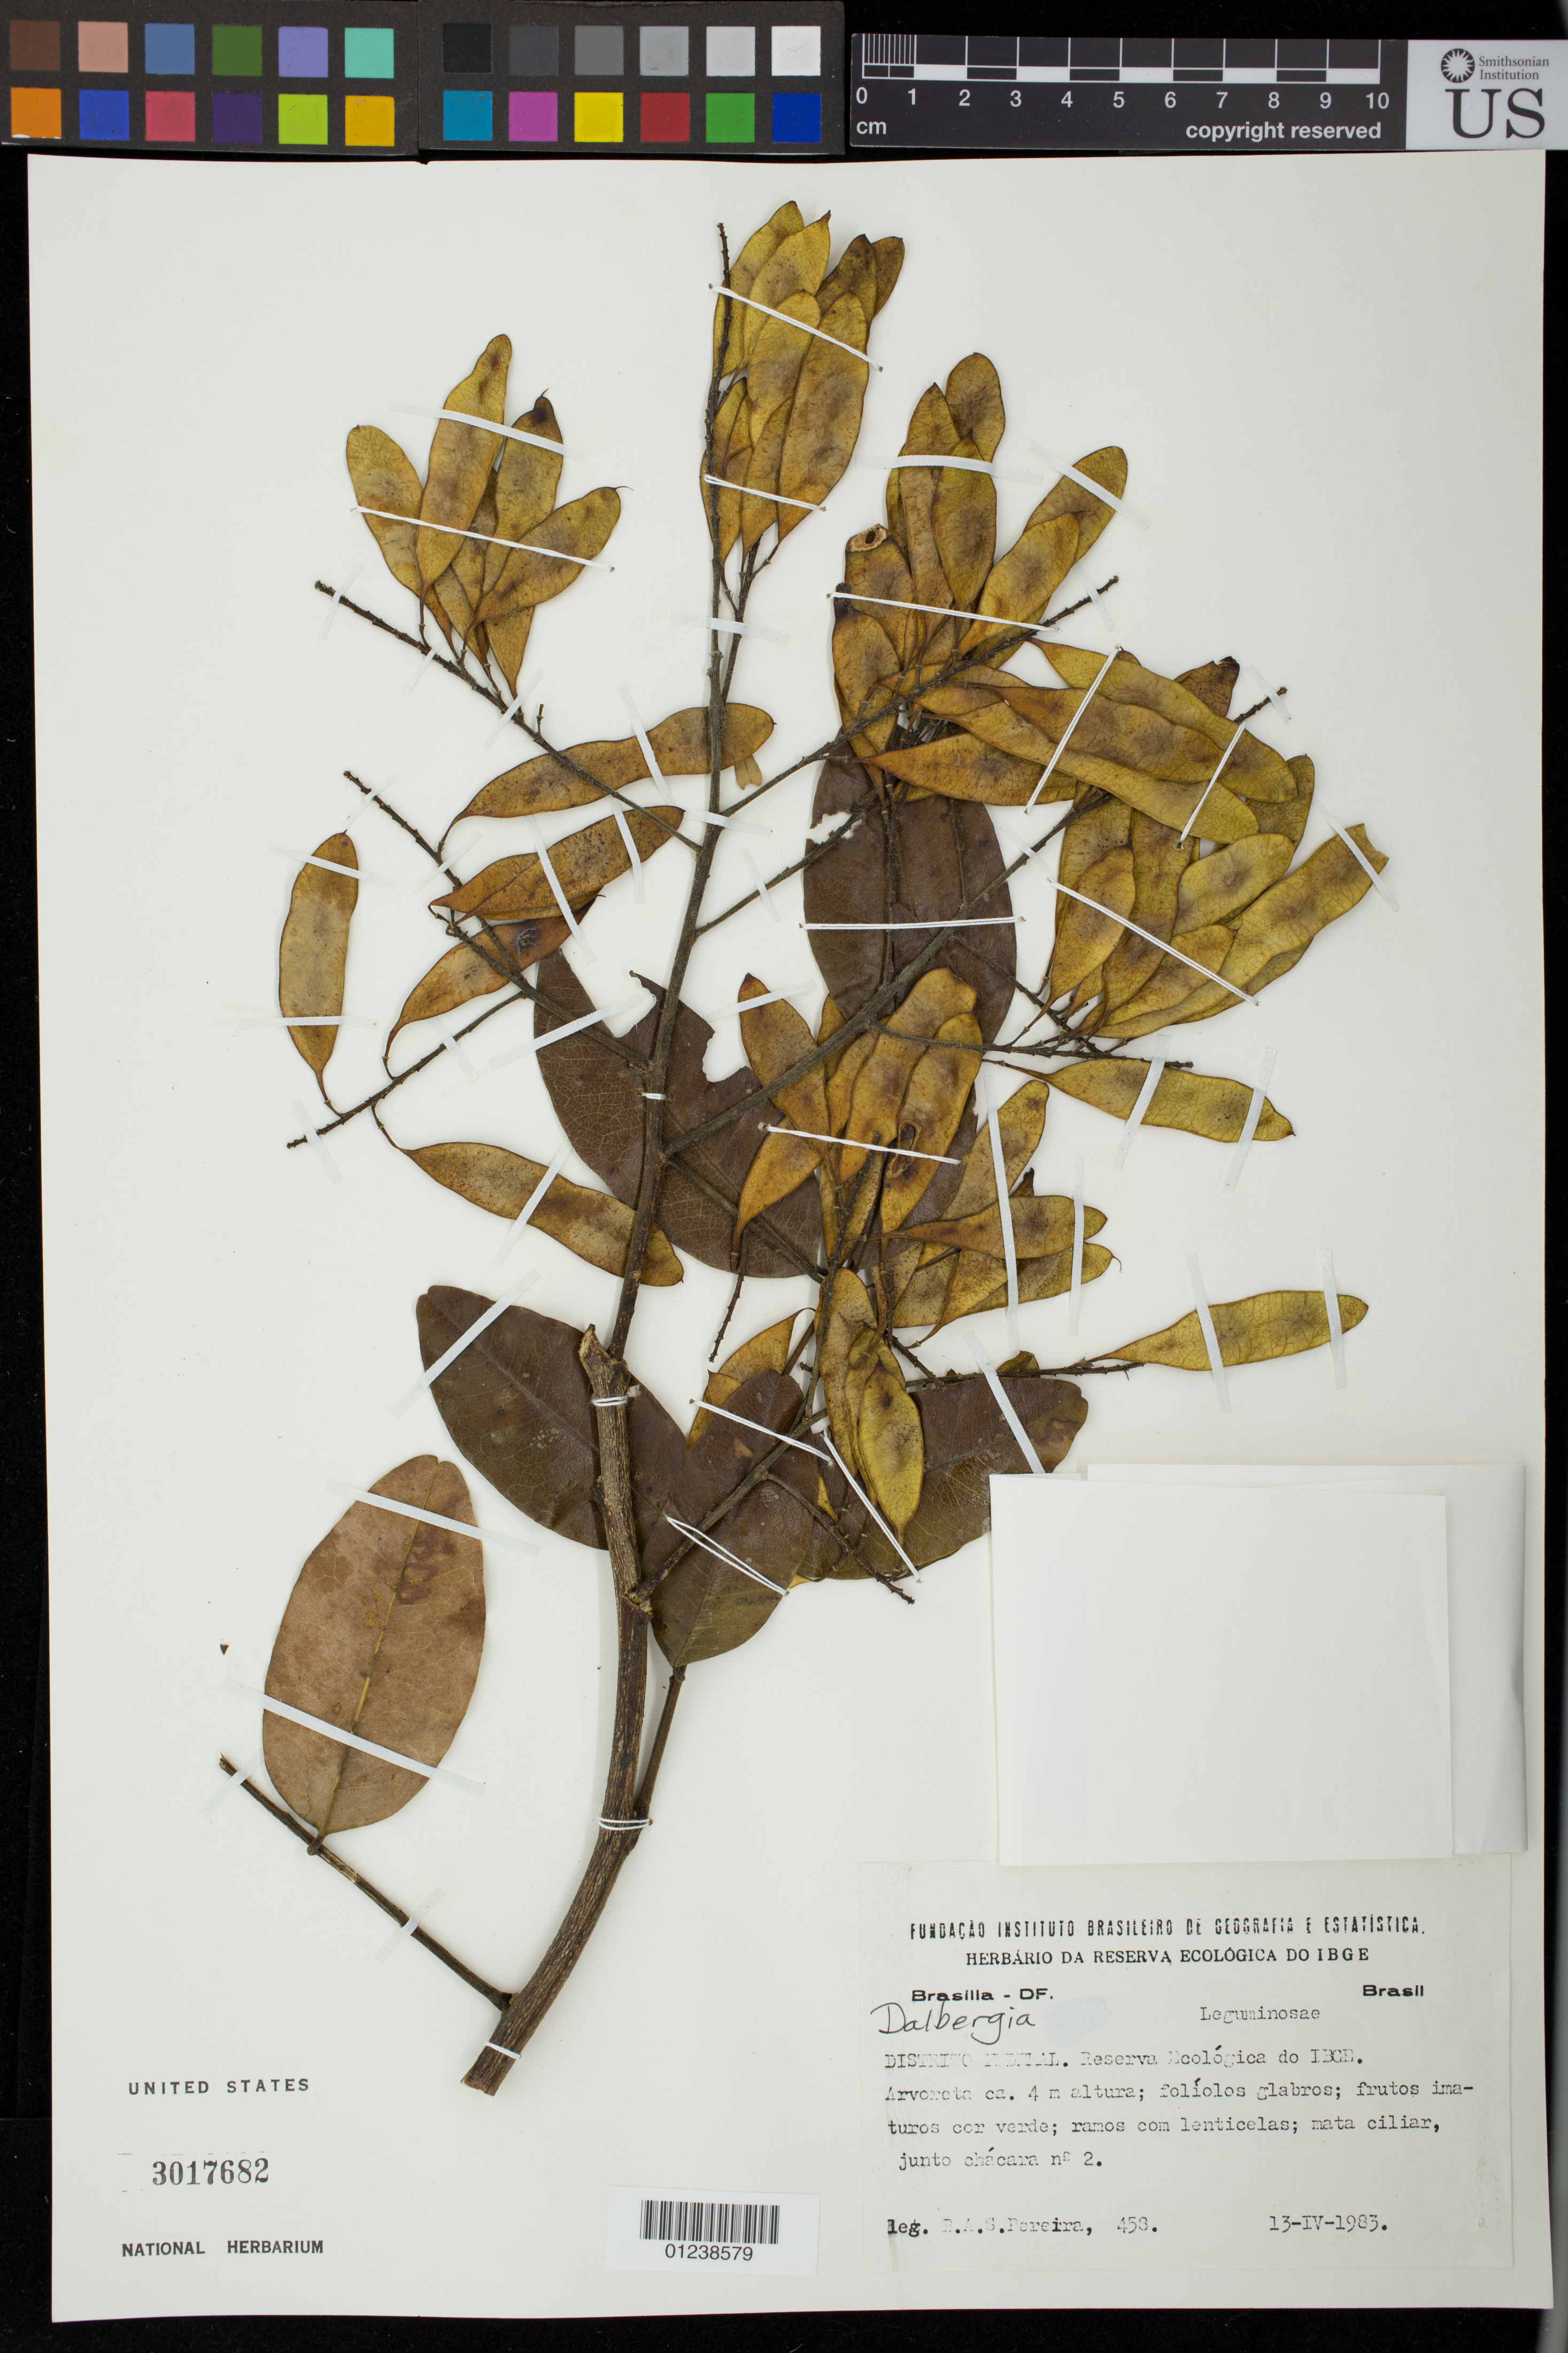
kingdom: Plantae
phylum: Tracheophyta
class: Magnoliopsida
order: Fabales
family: Fabaceae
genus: Dalbergia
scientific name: Dalbergia sp.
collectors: B. A. S. Pereira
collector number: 458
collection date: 1983-04-13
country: Brazil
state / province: Distrito Federal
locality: Distrito Federal. Reserva Ecologica do IBGE.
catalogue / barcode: US 3017682